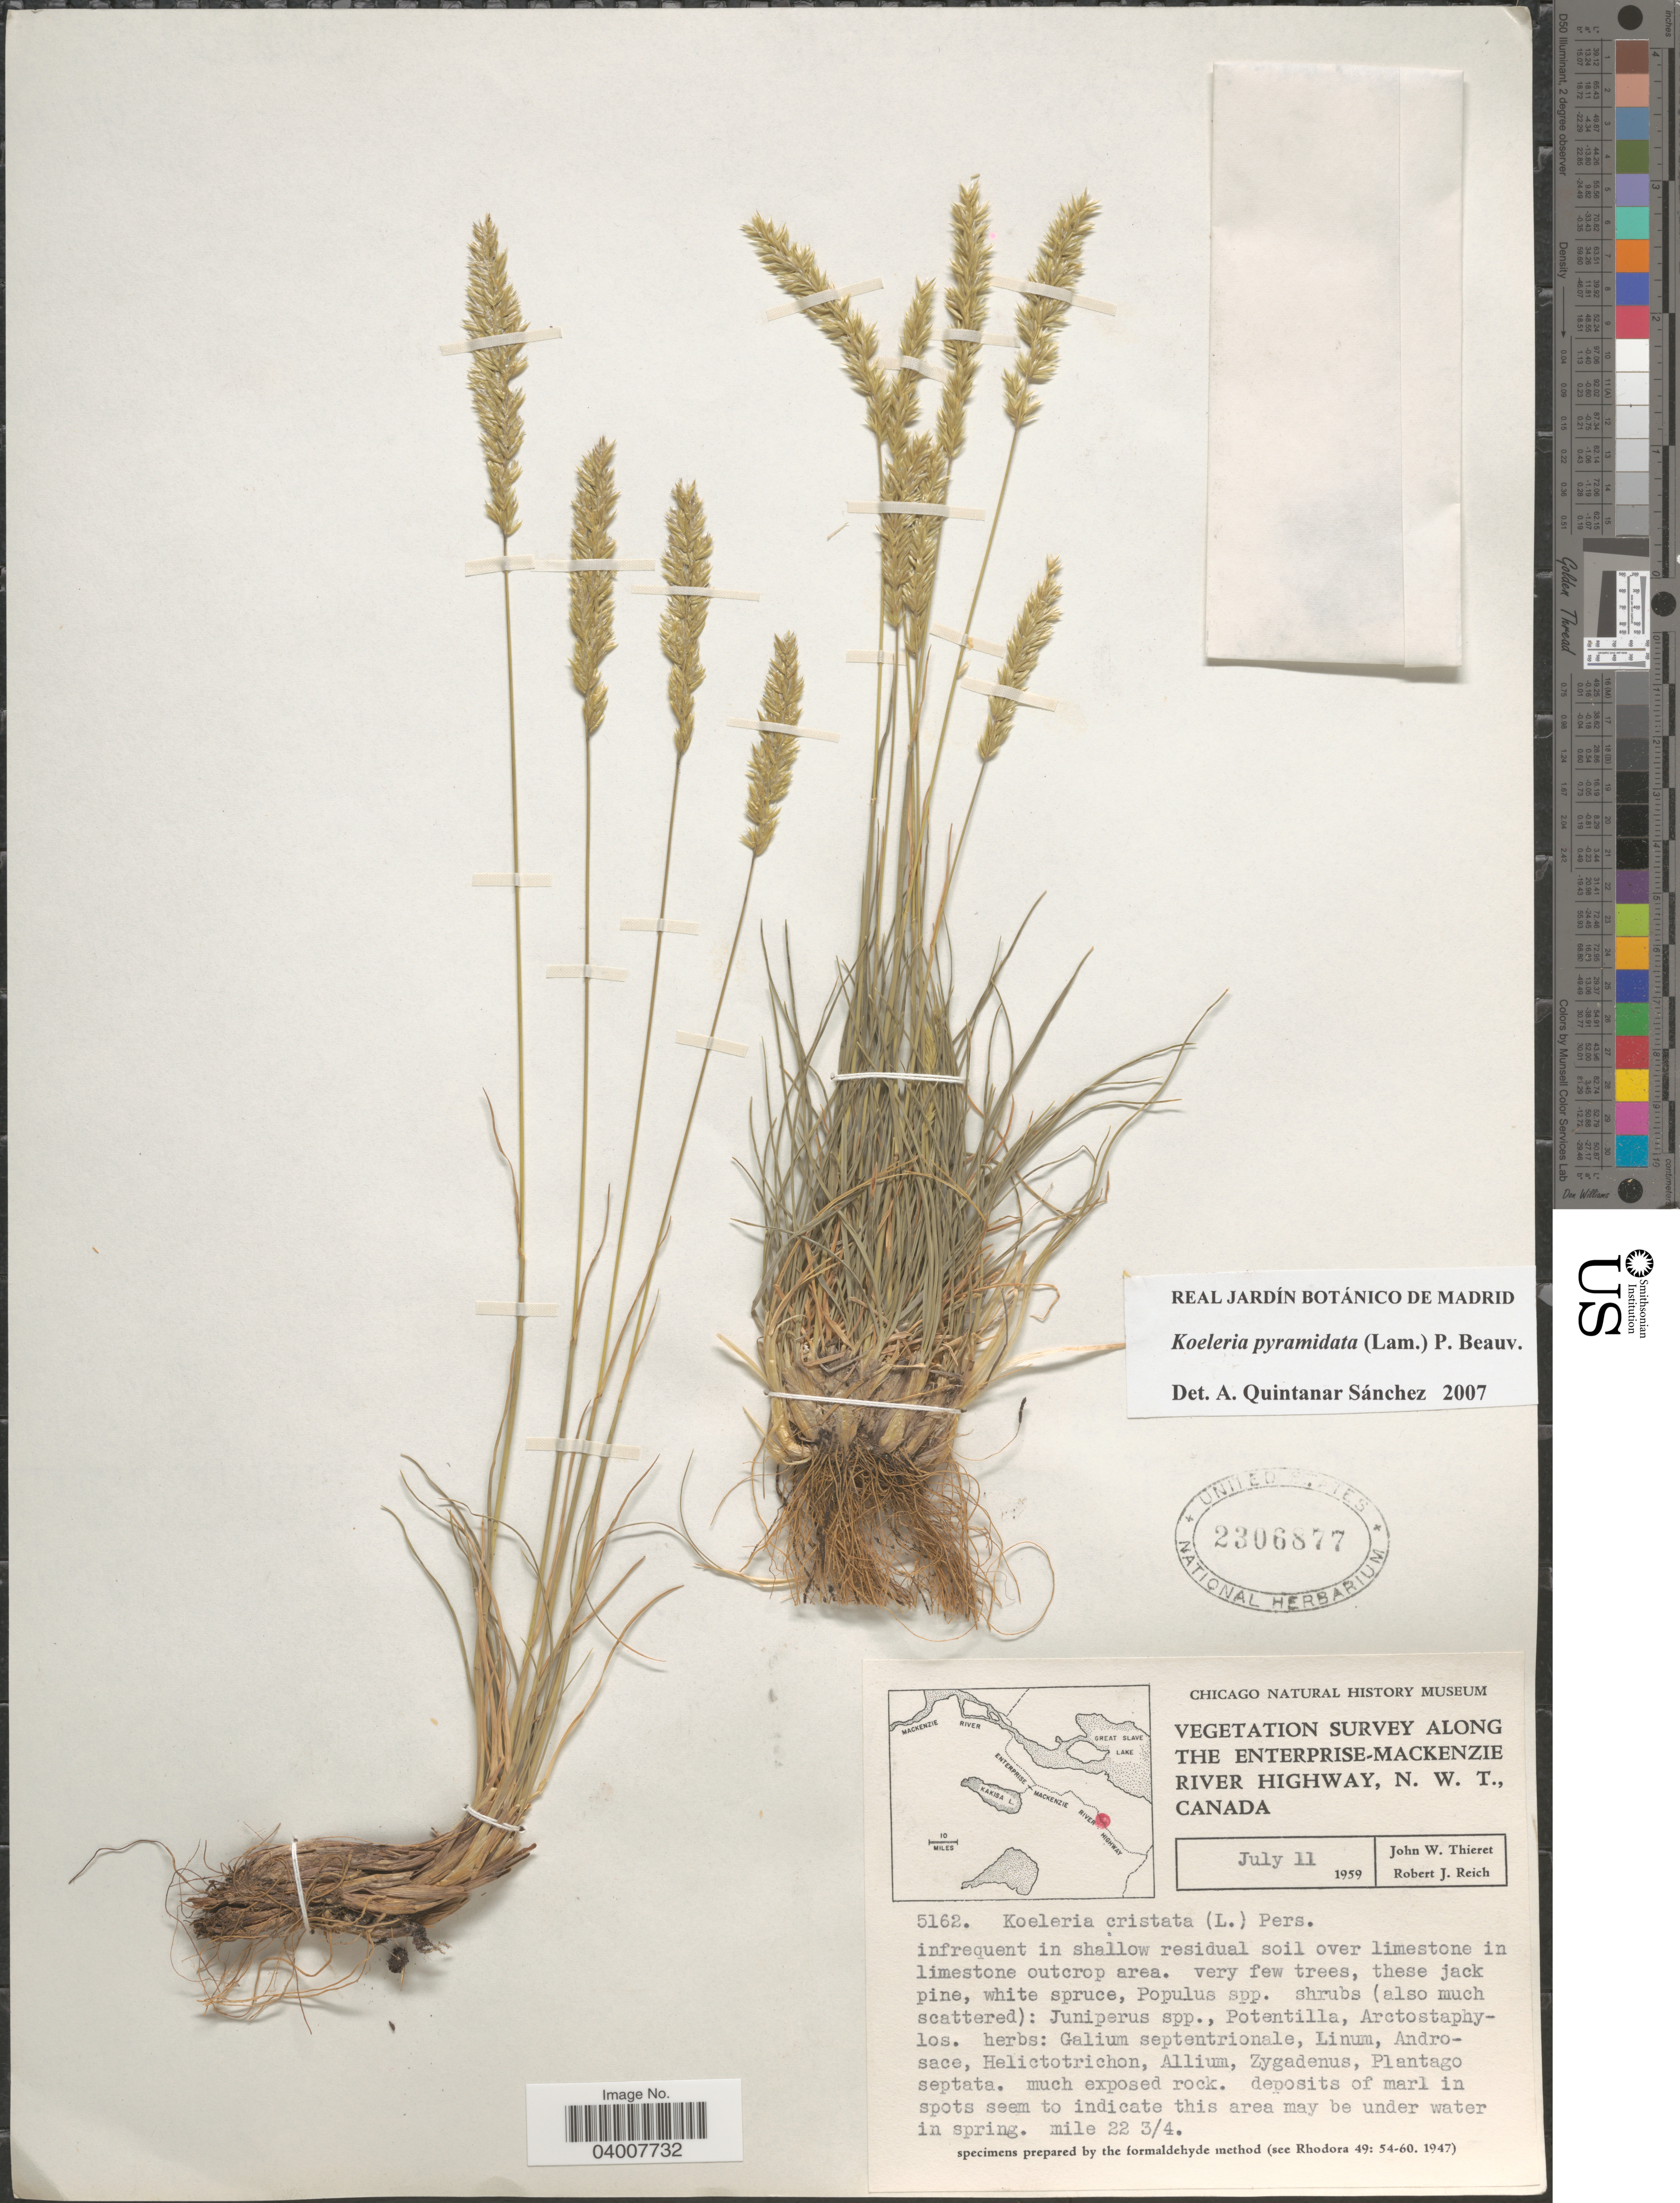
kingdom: Plantae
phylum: Tracheophyta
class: Liliopsida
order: Poales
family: Poaceae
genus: Koeleria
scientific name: Koeleria pyramidata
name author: (Lam.) P. Beauv.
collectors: J. W. Thieret & R. Reich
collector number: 5162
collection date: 1959-07-11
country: Canada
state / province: Northwest Territories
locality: Vegetation survey along the Enterprise-Mackenzie River Highway, N.W.T. Mile 22 3/4.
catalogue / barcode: US 2306877